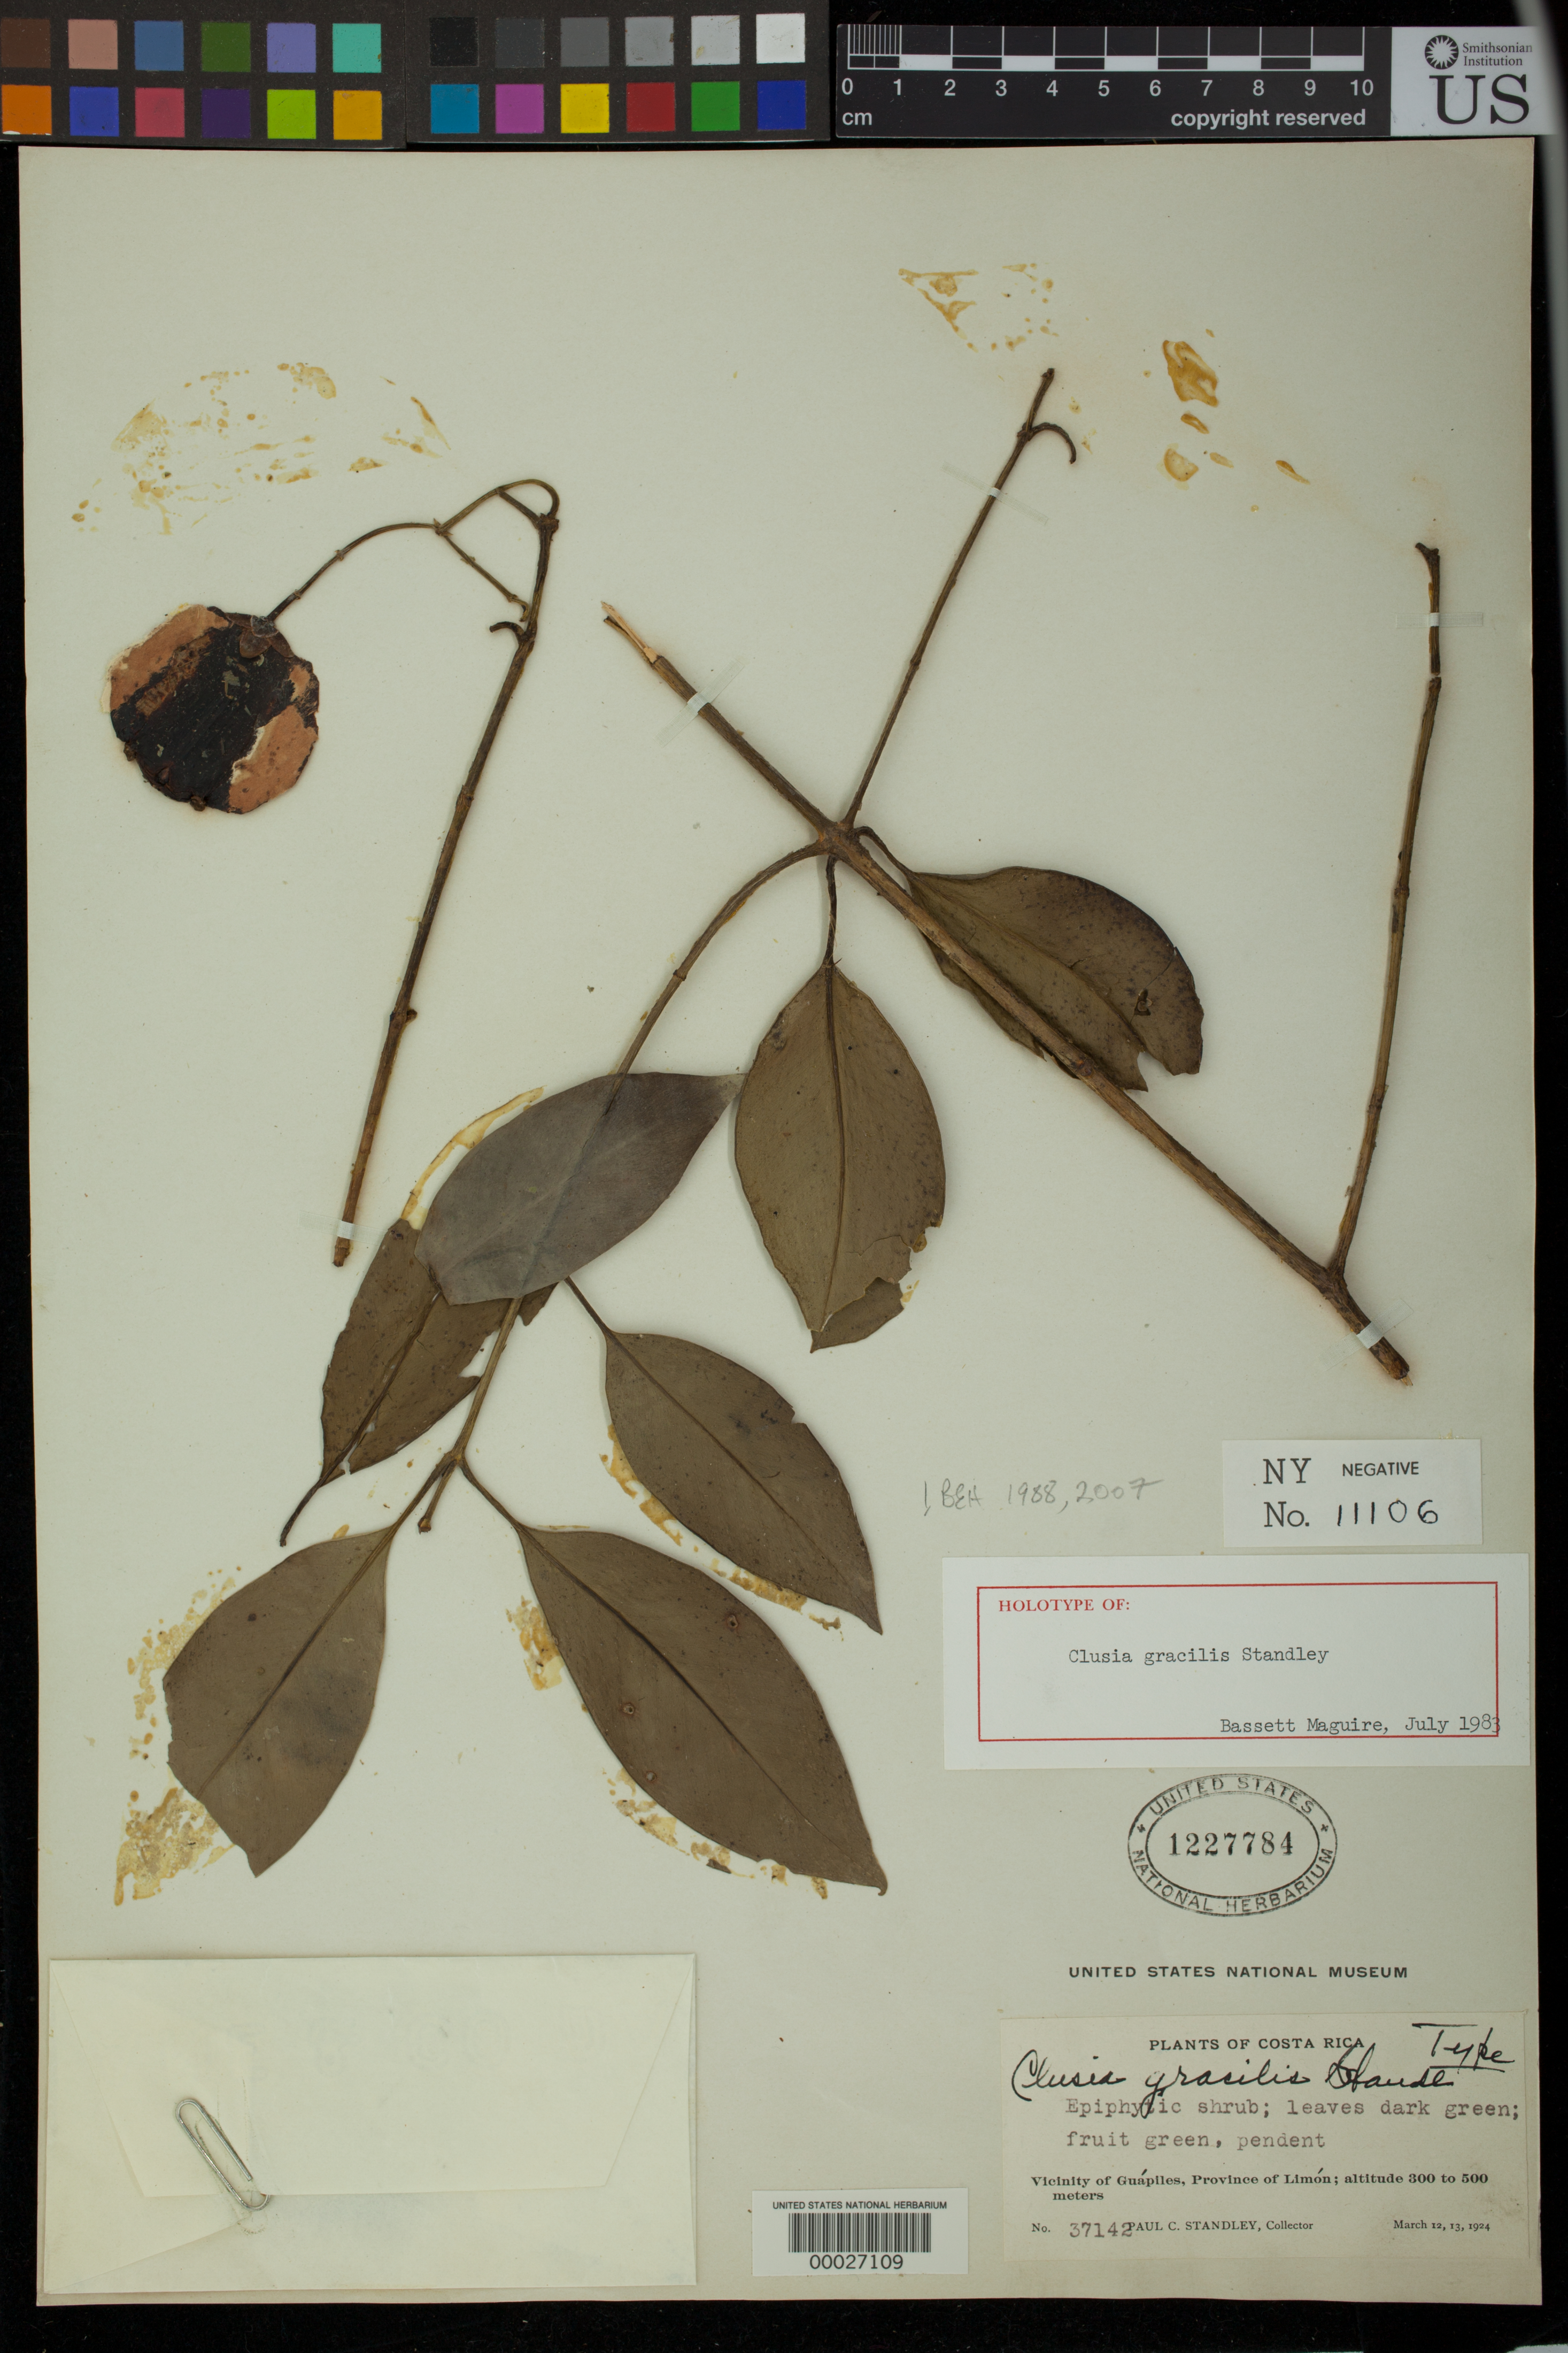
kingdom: Plantae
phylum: Tracheophyta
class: Magnoliopsida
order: Malpighiales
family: Clusiaceae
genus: Clusia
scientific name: Clusia gracilis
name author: Standl.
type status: Holotype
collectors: P. C. Standley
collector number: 37142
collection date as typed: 12 Mar 1924 to 13 Mar 1924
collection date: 1924-03-12/1924-03-13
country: Costa Rica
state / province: Limón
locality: Guapiles.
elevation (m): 300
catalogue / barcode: US 1227784